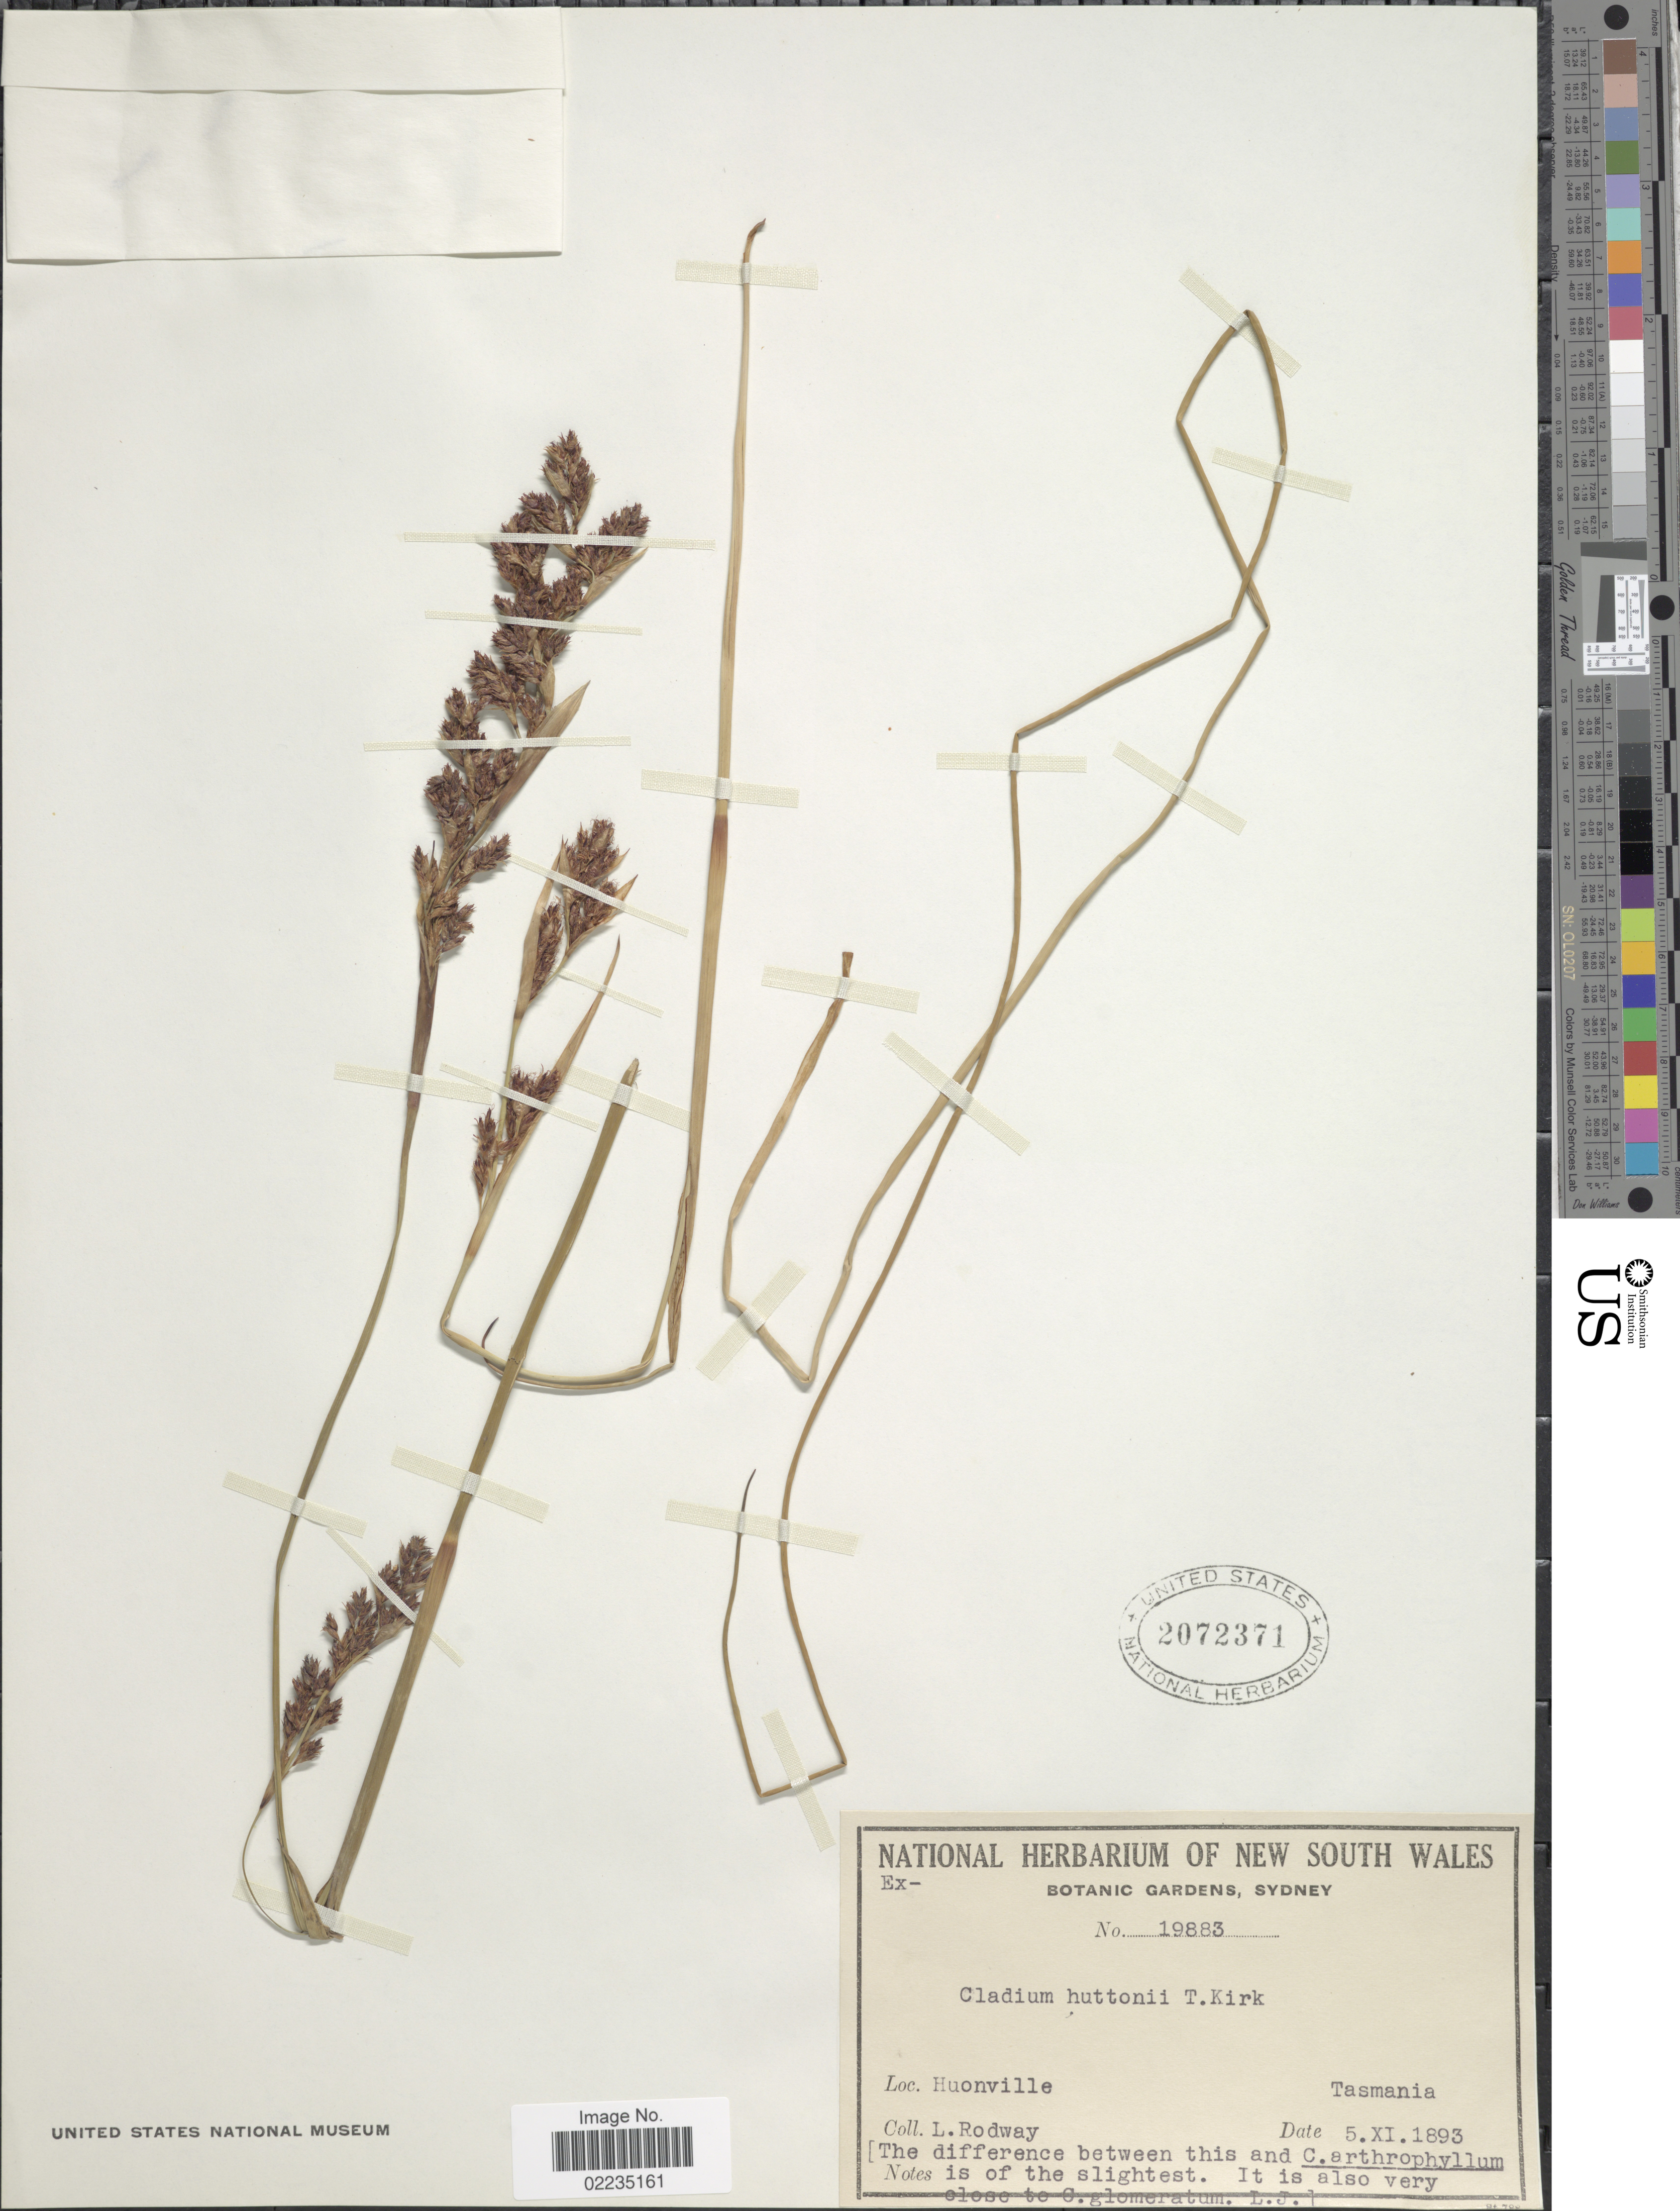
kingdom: Plantae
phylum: Tracheophyta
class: Liliopsida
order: Poales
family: Cyperaceae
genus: Machaerina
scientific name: Machaerina huttonii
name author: (Kirk) T. Koyama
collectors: L. Rodway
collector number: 19883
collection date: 1893-11-05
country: Australia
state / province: Tasmania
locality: Huonville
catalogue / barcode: US 2072371